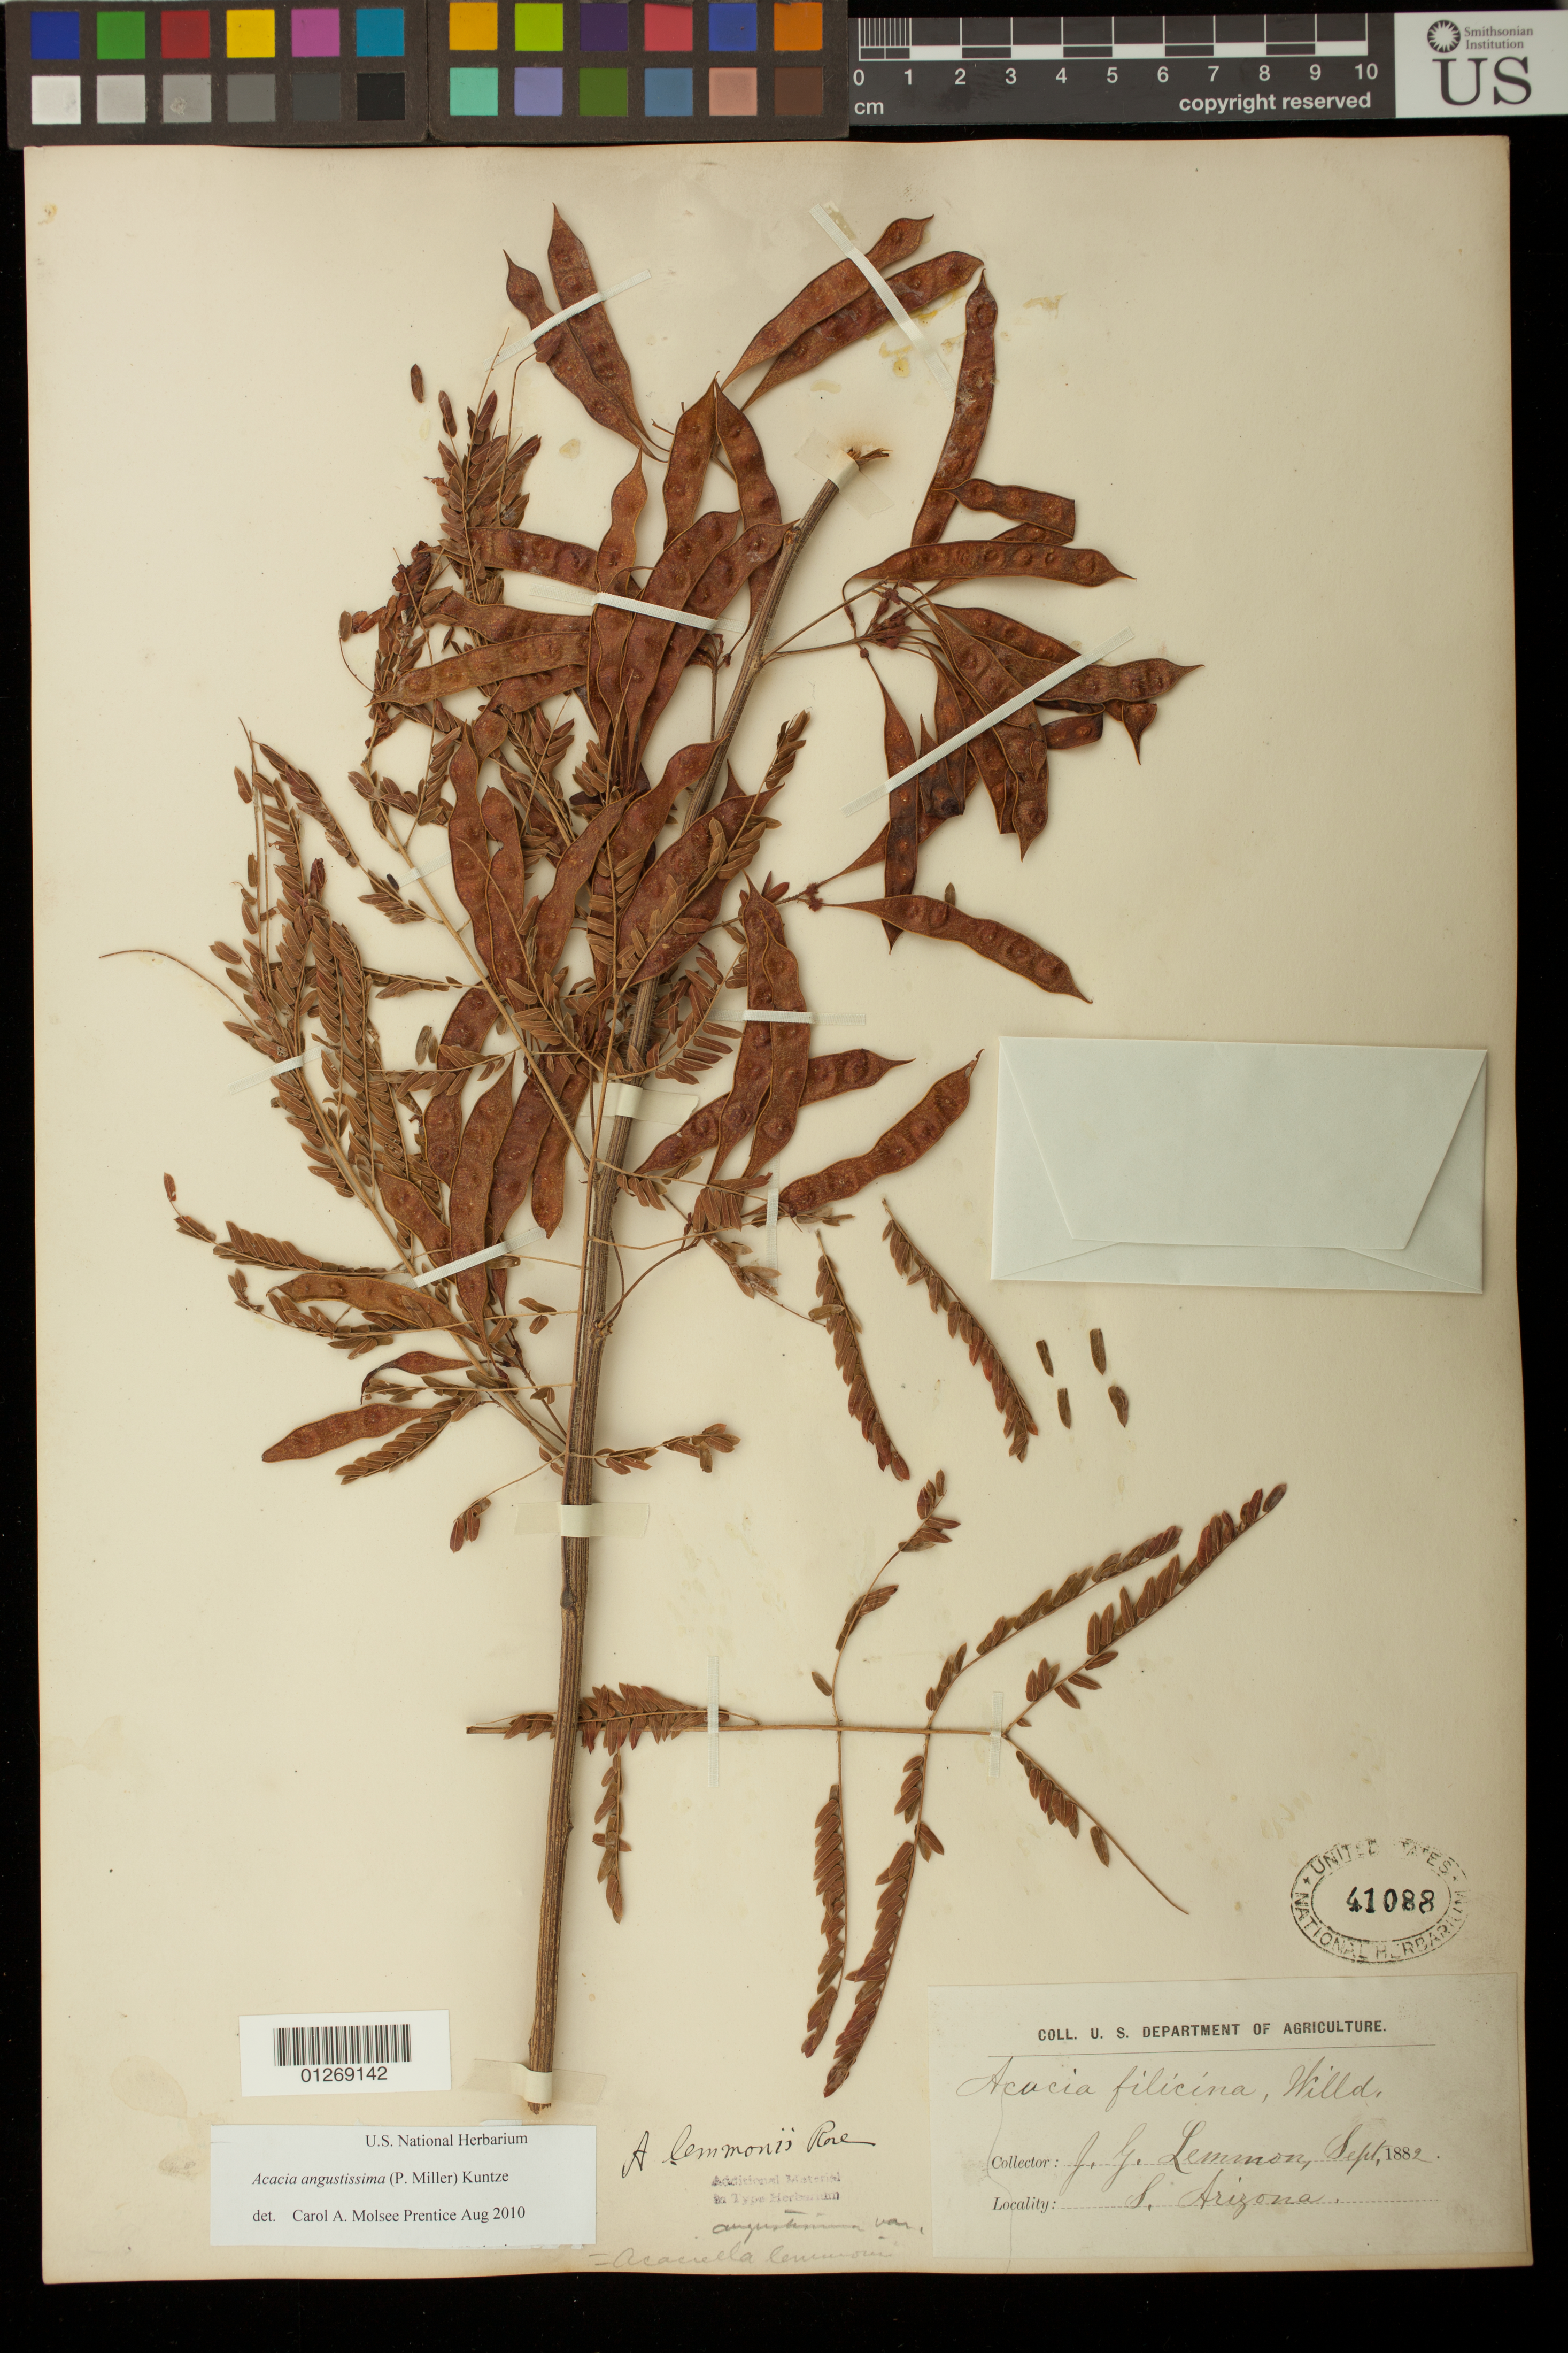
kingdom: Plantae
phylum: Tracheophyta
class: Magnoliopsida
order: Fabales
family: Fabaceae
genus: Acacia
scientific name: Acacia lemmonii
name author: Rose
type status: Isotype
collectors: J. G. Lemmon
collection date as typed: Sep 1882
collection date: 1882-09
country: United States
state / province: Arizona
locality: Huachuca Mts., S. Ariz.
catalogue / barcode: US 41088